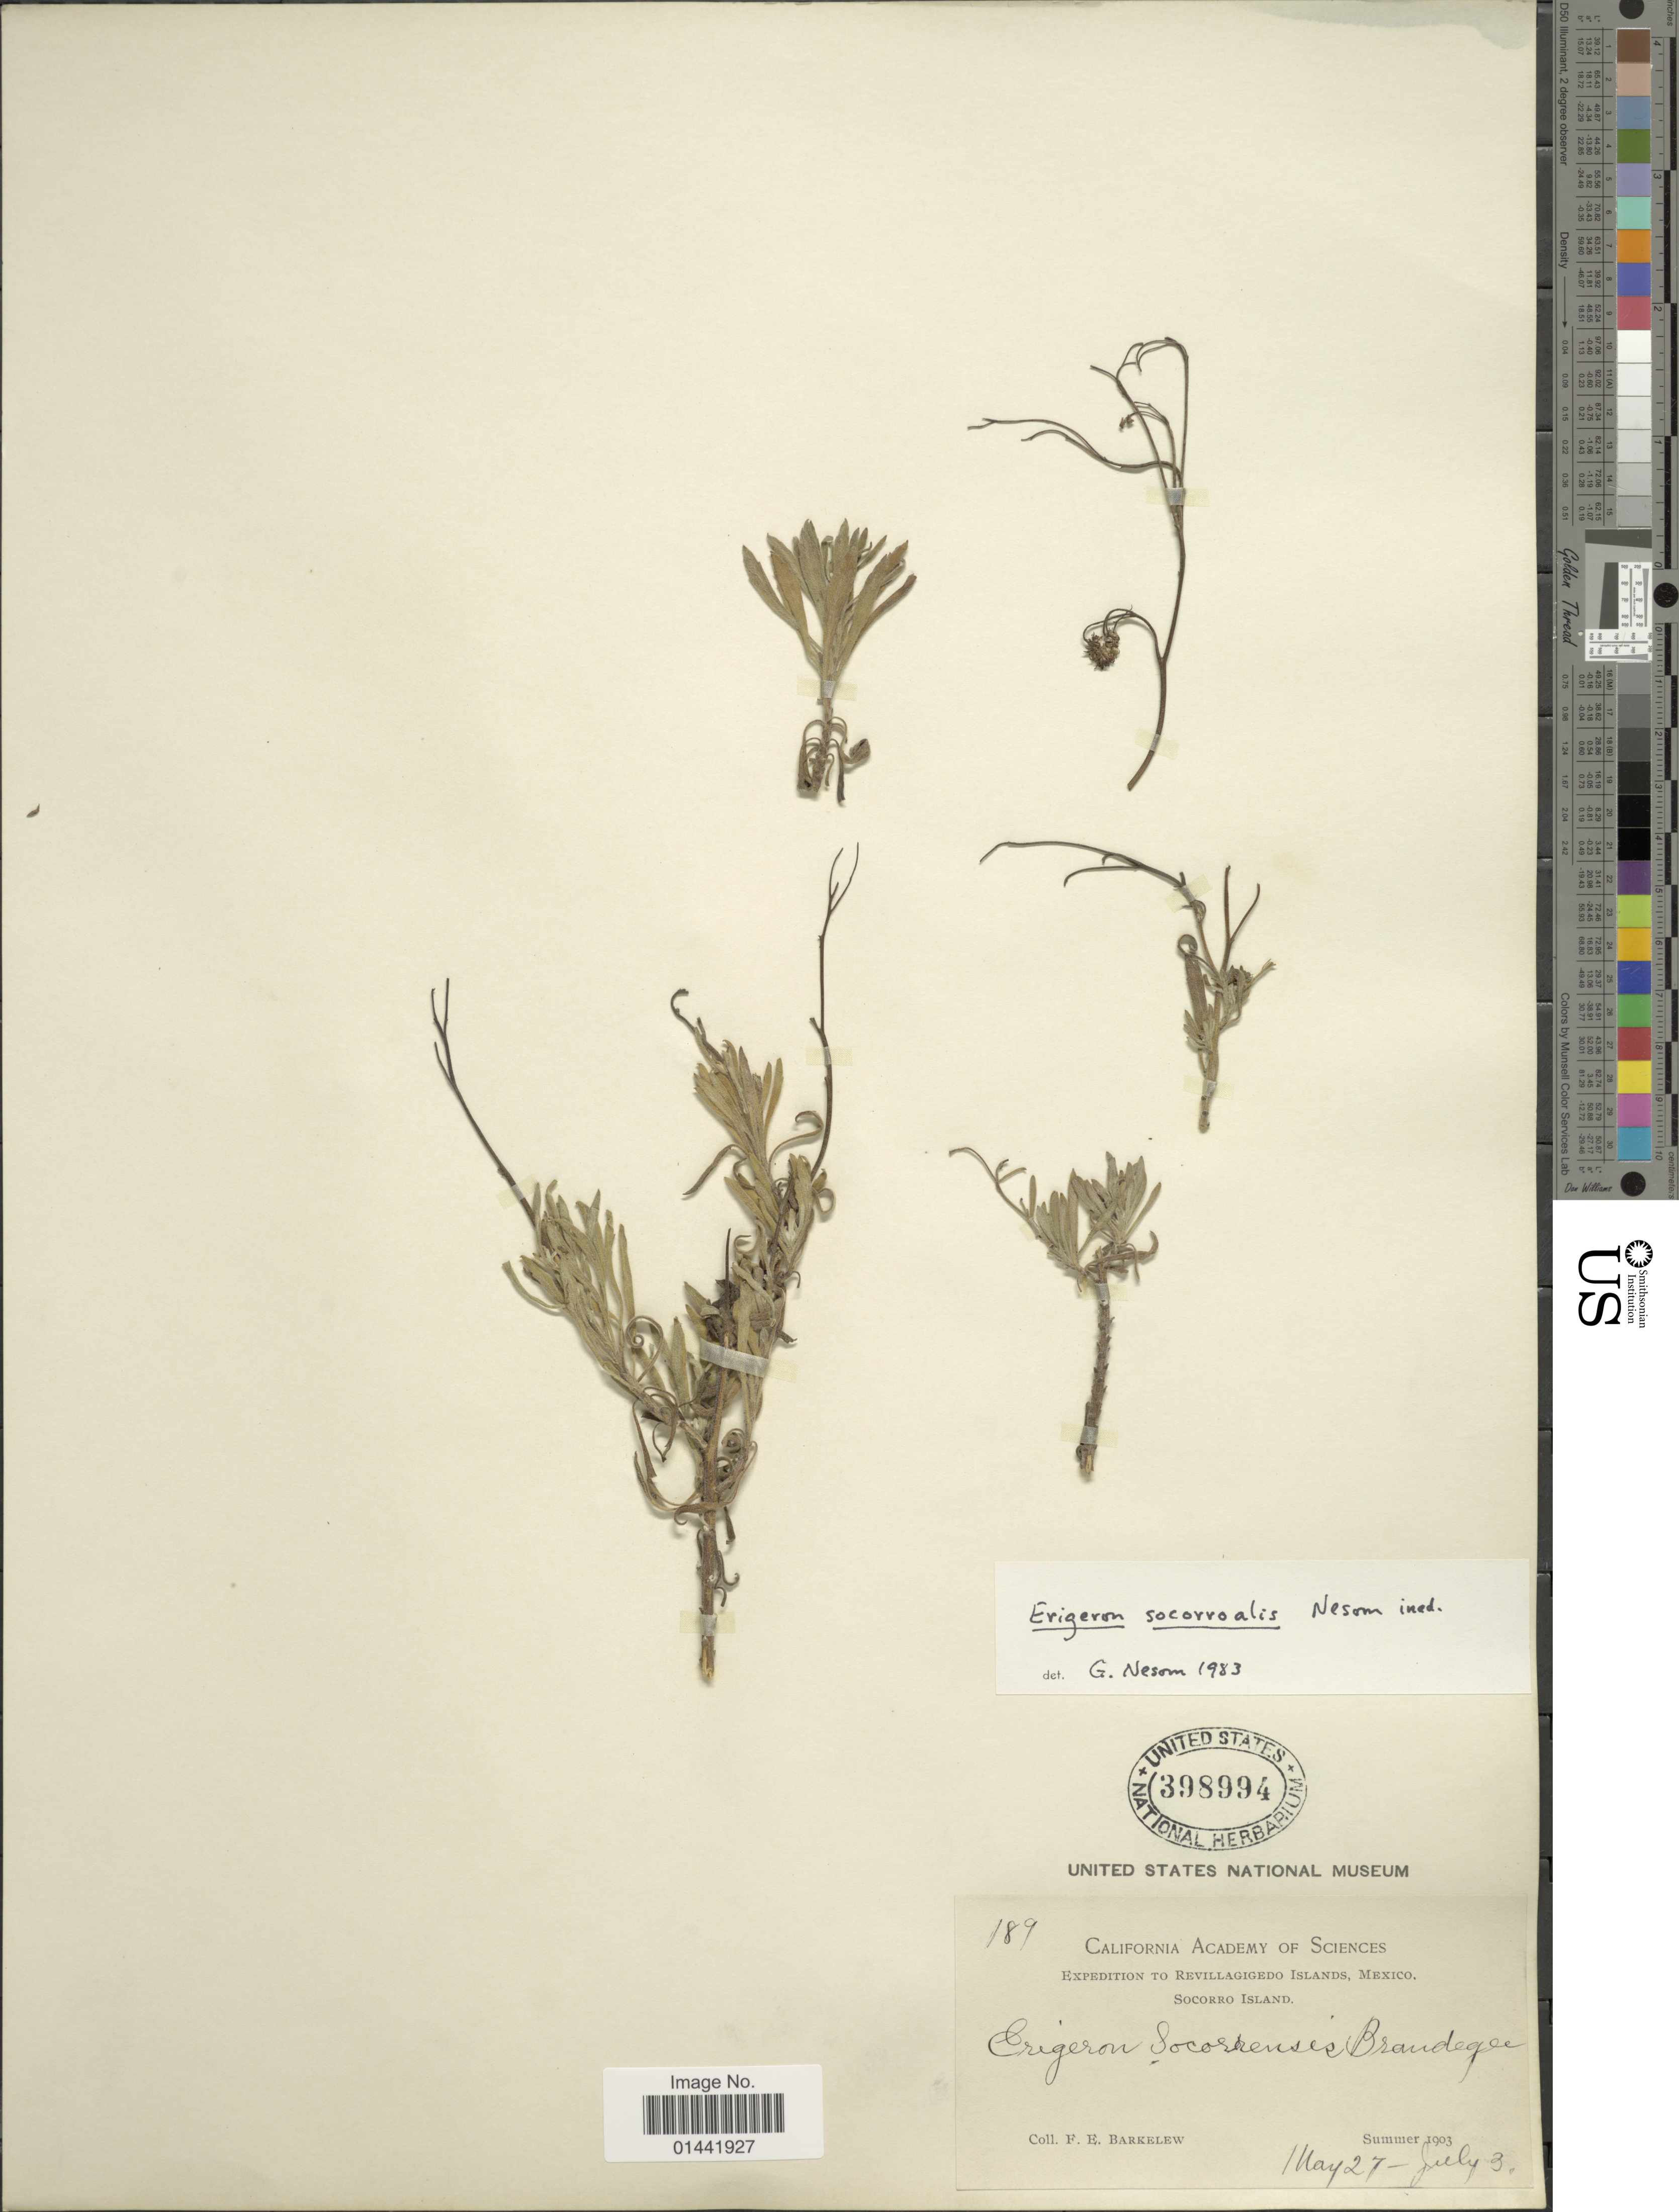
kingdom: Plantae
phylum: Tracheophyta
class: Magnoliopsida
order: Asterales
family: Asteraceae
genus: Erigeron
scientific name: Erigeron socorroalis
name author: G.L. Nesom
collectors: F. Barkelew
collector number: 189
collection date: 1903-05-27/1903-07-03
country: Mexico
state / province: Colima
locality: Revillagigedo Islands, Socorro Island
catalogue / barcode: US 398994